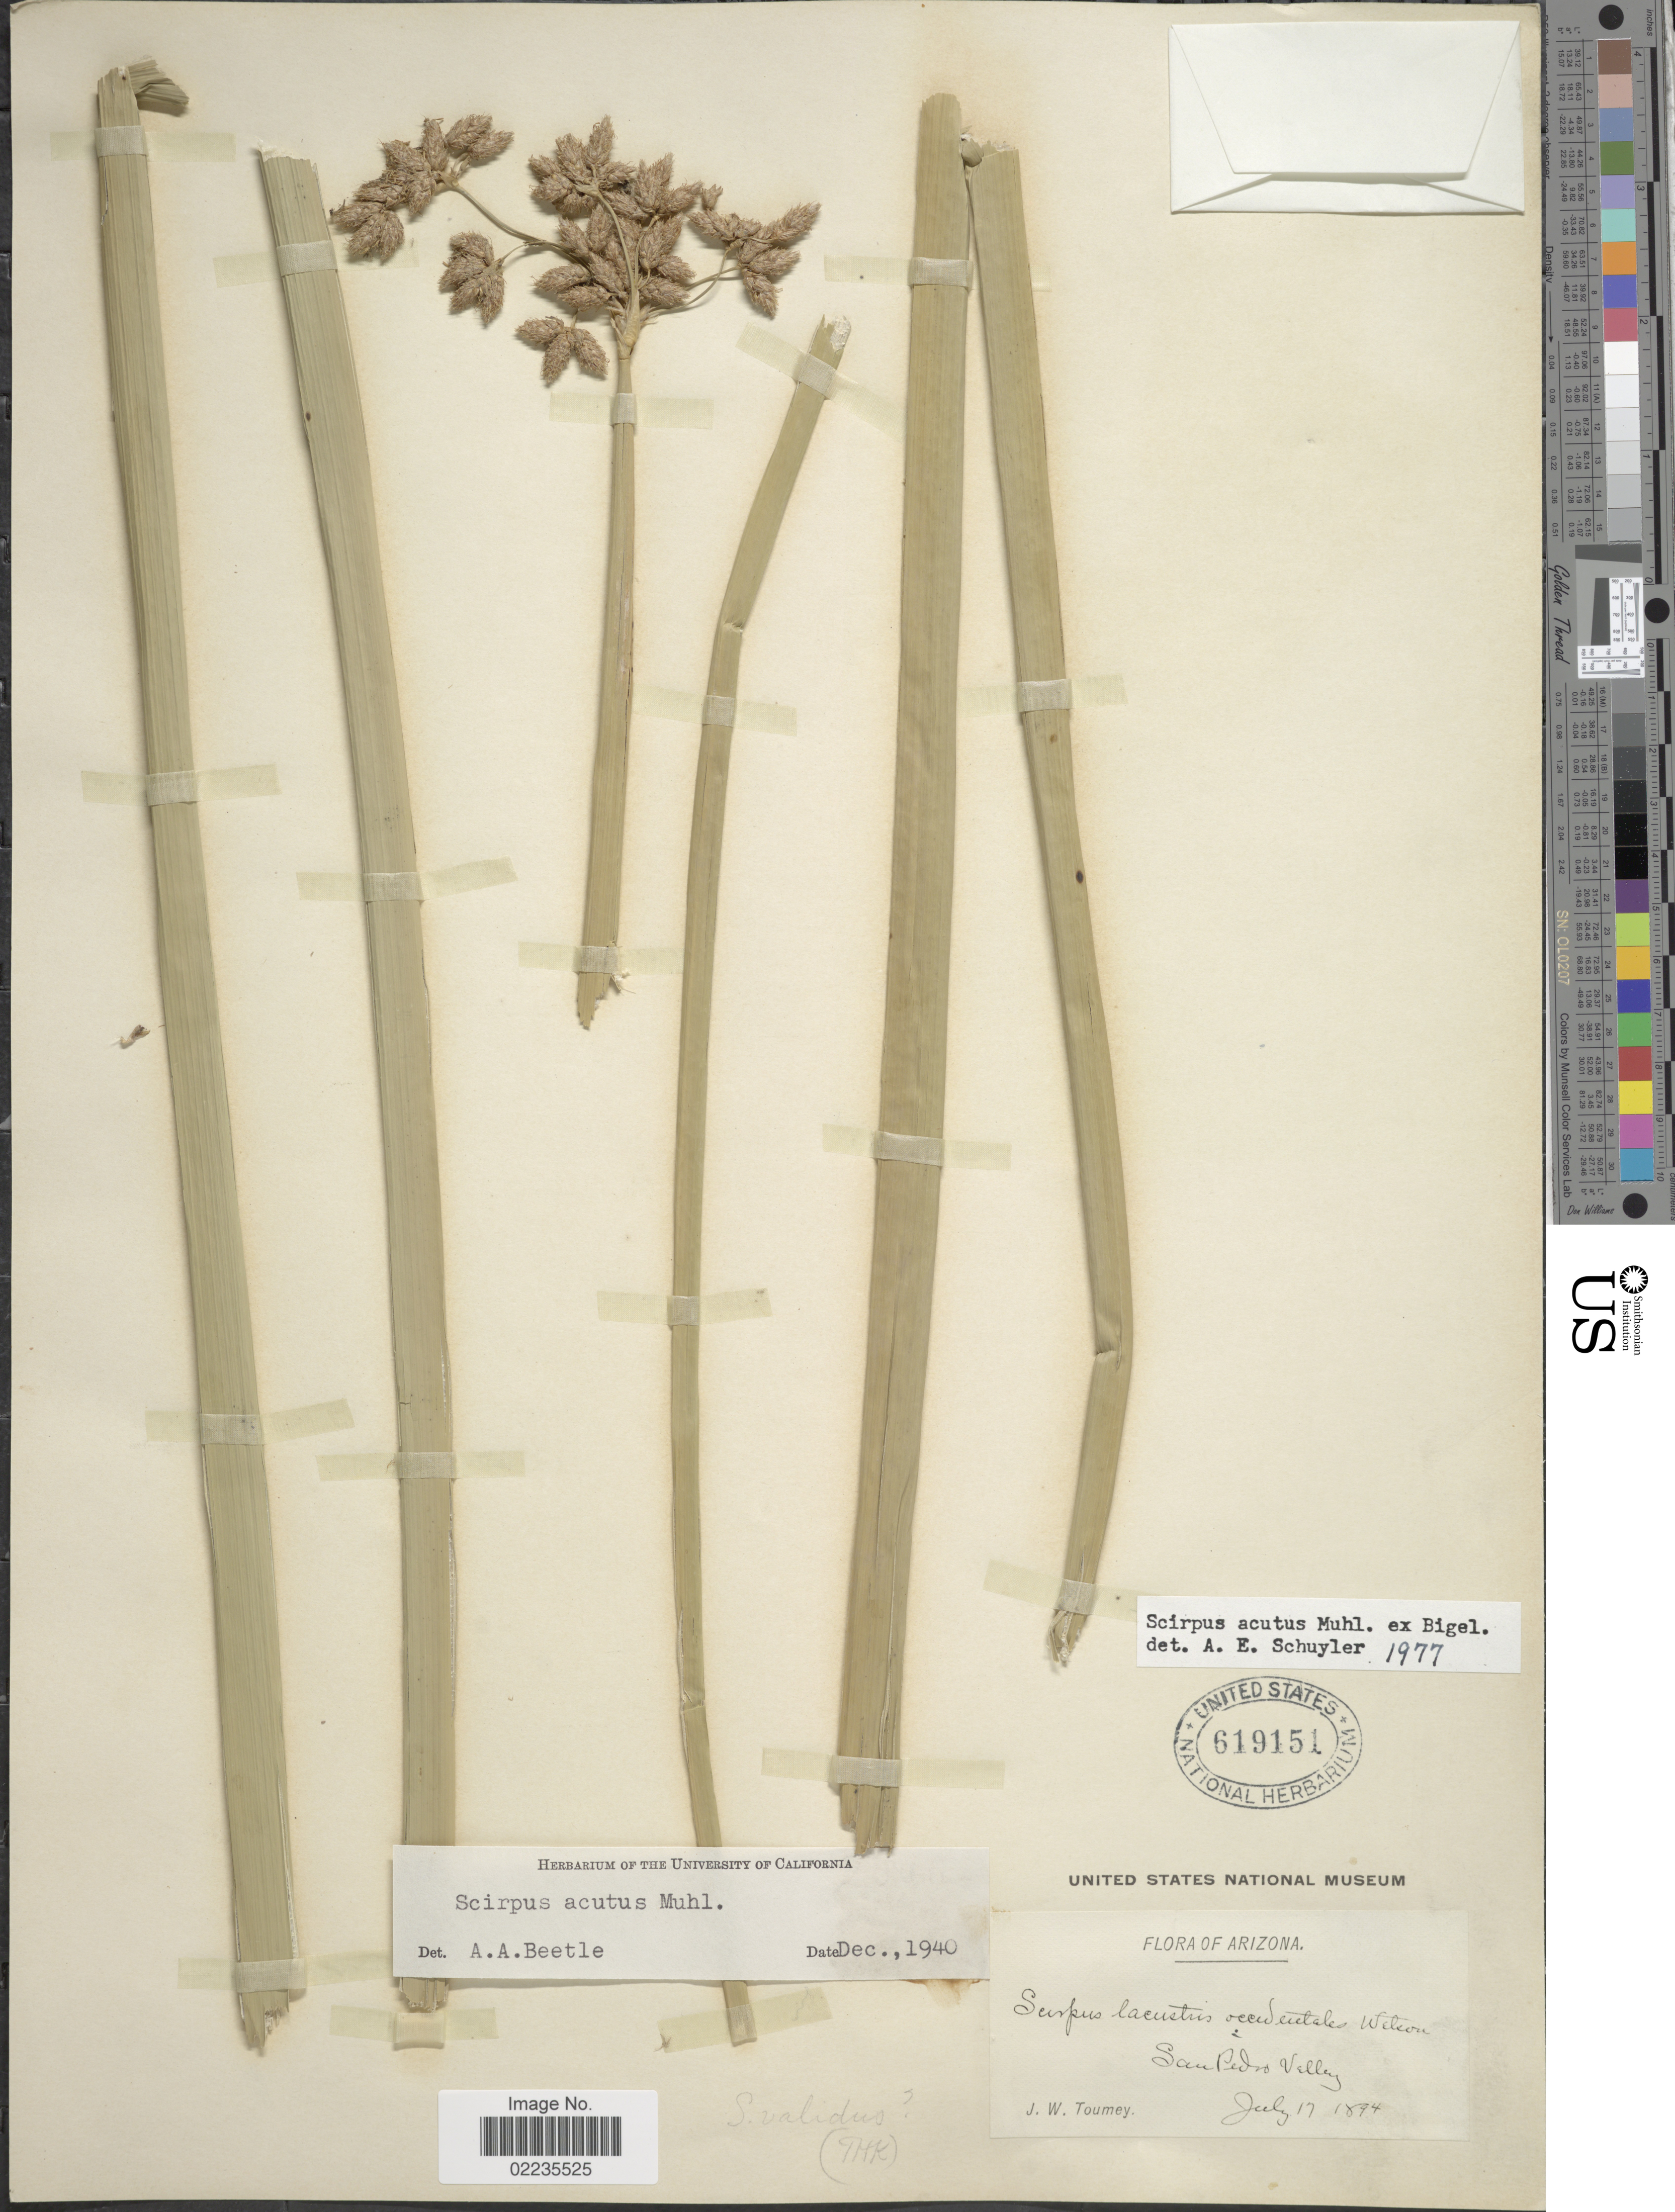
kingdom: Plantae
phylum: Tracheophyta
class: Liliopsida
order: Poales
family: Cyperaceae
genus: Schoenoplectus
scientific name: Schoenoplectus acutus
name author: (Muhl. ex Bigelow) Á. Löve & D. Löve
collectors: J. W. Toumey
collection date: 1894-07-17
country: United States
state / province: Arizona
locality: San Pedro Valley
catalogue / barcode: US 619151